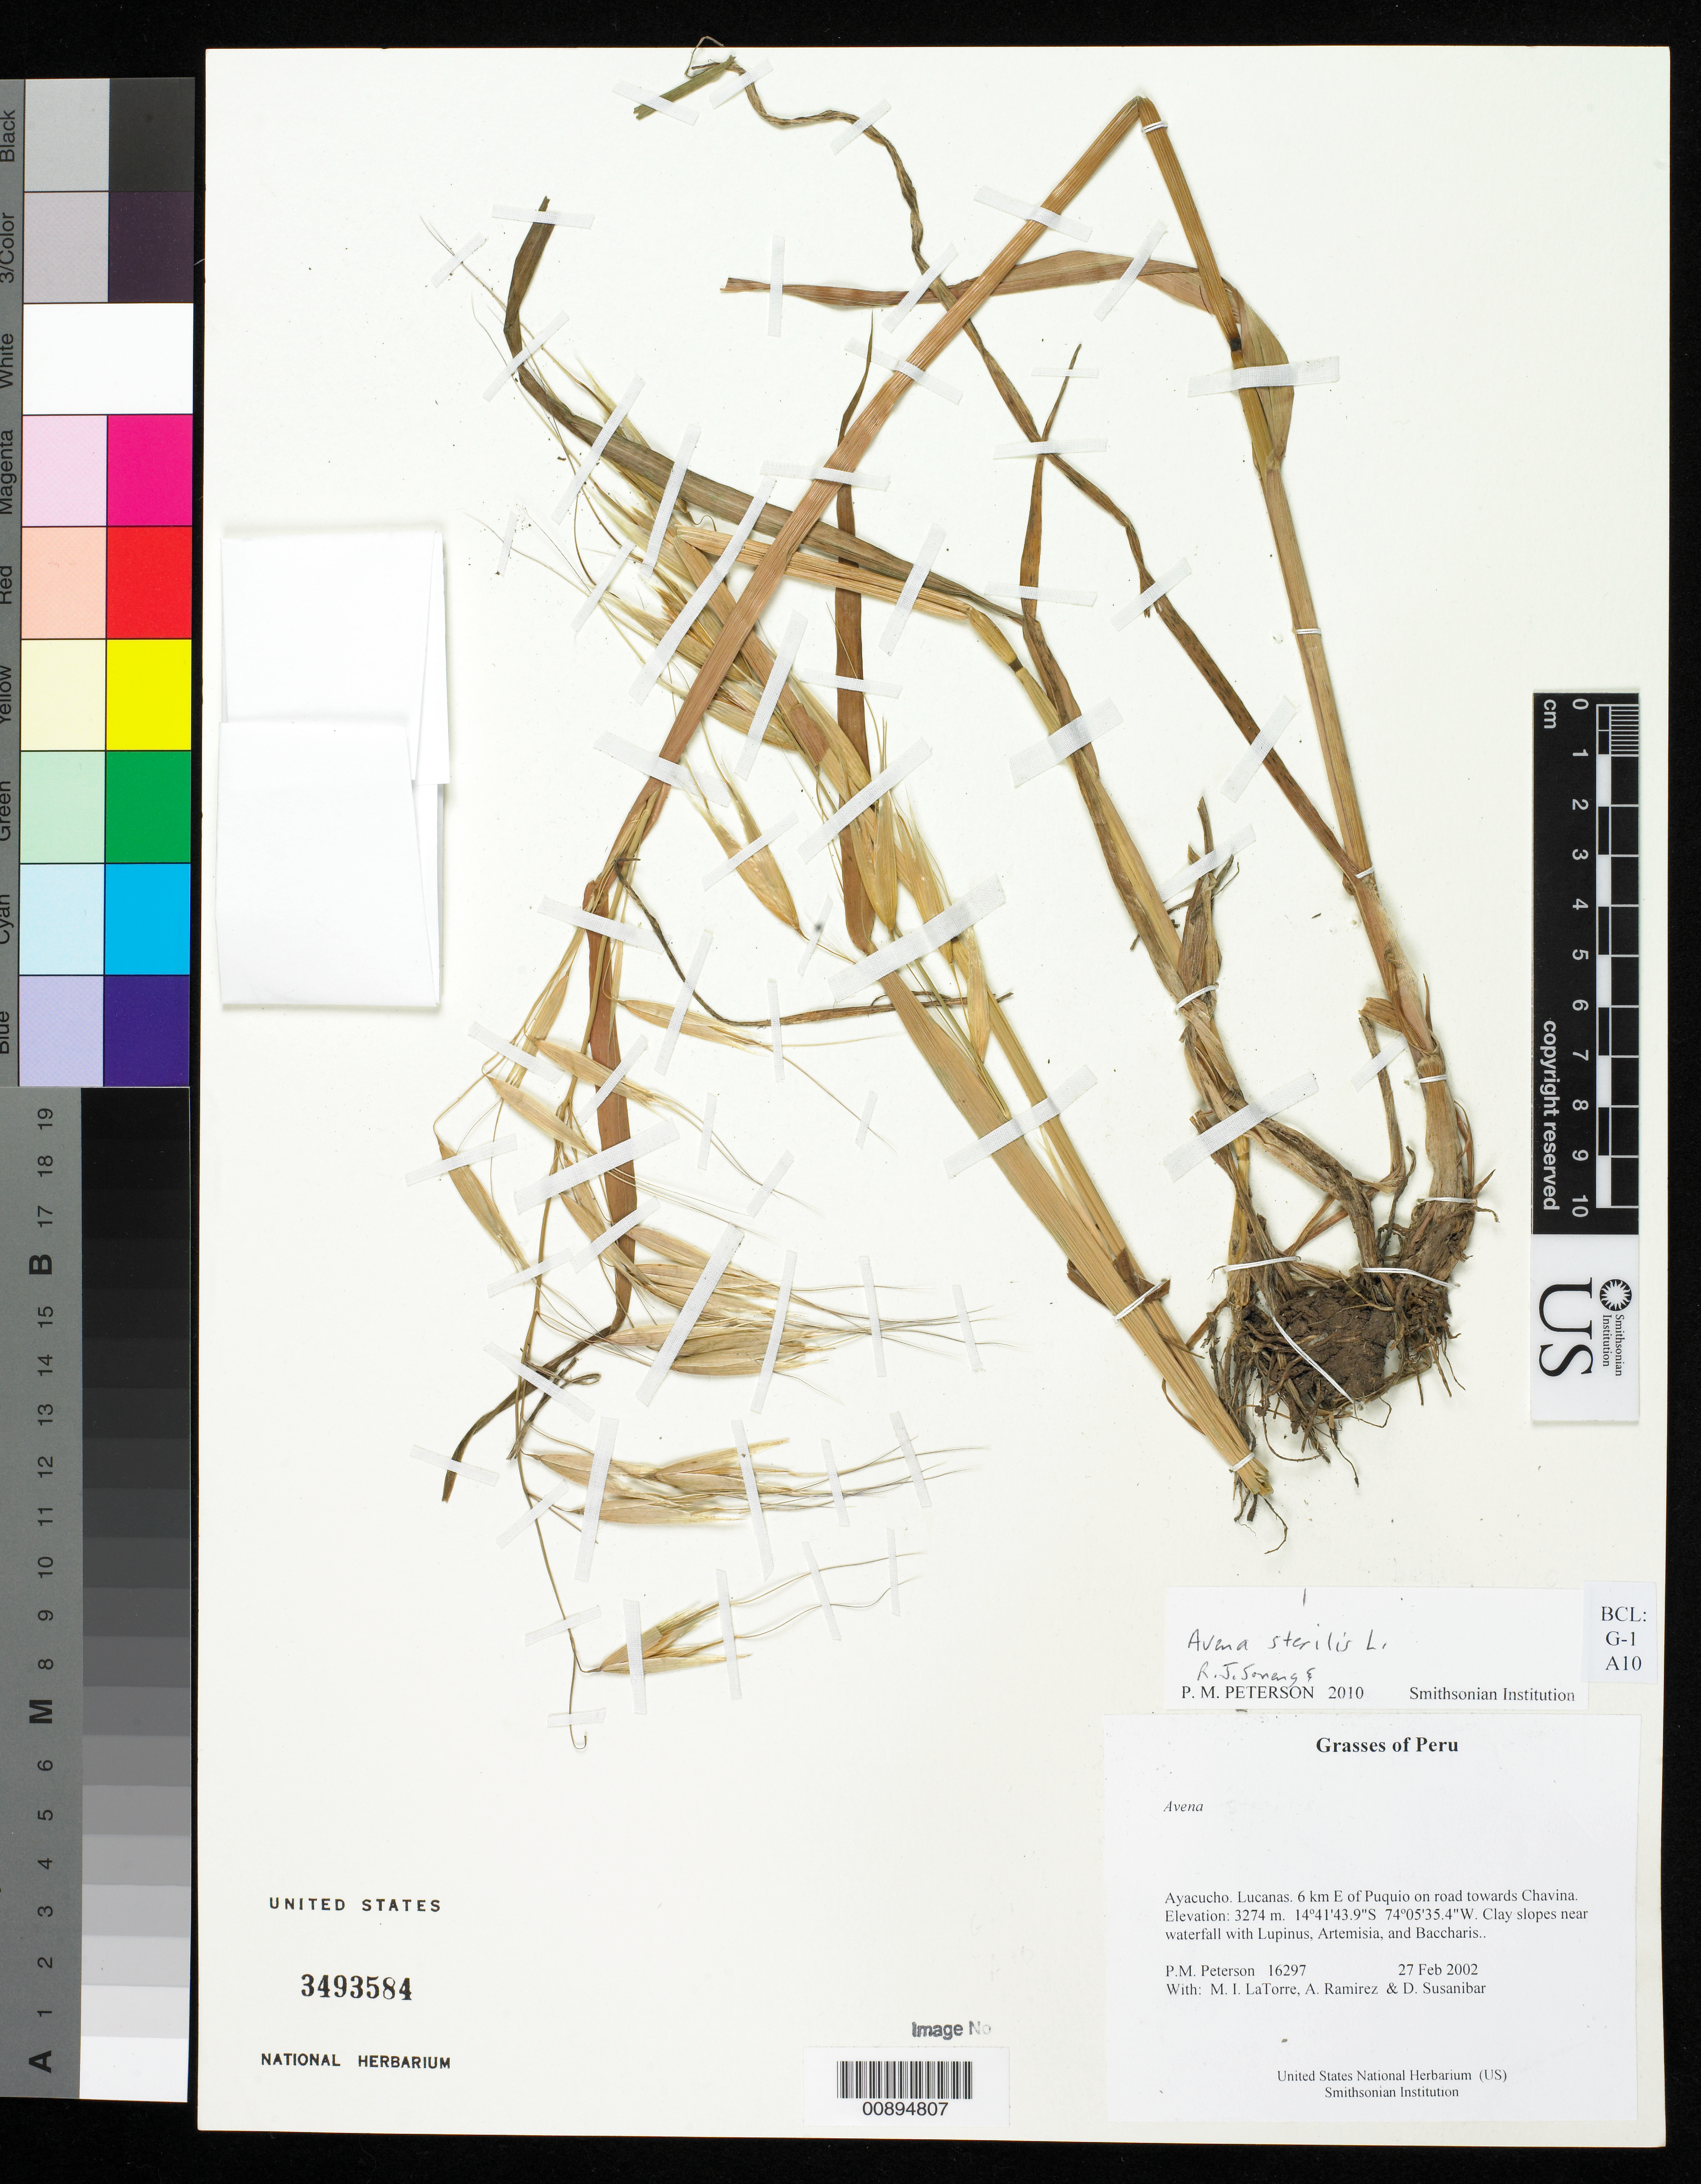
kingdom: Plantae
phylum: Tracheophyta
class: Liliopsida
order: Poales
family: Poaceae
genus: Avena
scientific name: Avena sativa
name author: L.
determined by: Peterson, Paul M.; Soreng, Robert J.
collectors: P. M. Peterson, M. I. La Torre, A. Ramírez & D. Susanibar Cruz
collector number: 16297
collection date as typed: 27 Feb 2002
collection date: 2002-02-27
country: Peru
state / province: Ayacucho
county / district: Lucanas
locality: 6 km E of Puquio on road towards Chavina.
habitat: Clay slopes near waterfall with ~Lupinus, Artemisia, and Baccharis.~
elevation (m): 3274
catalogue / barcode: US 3493584